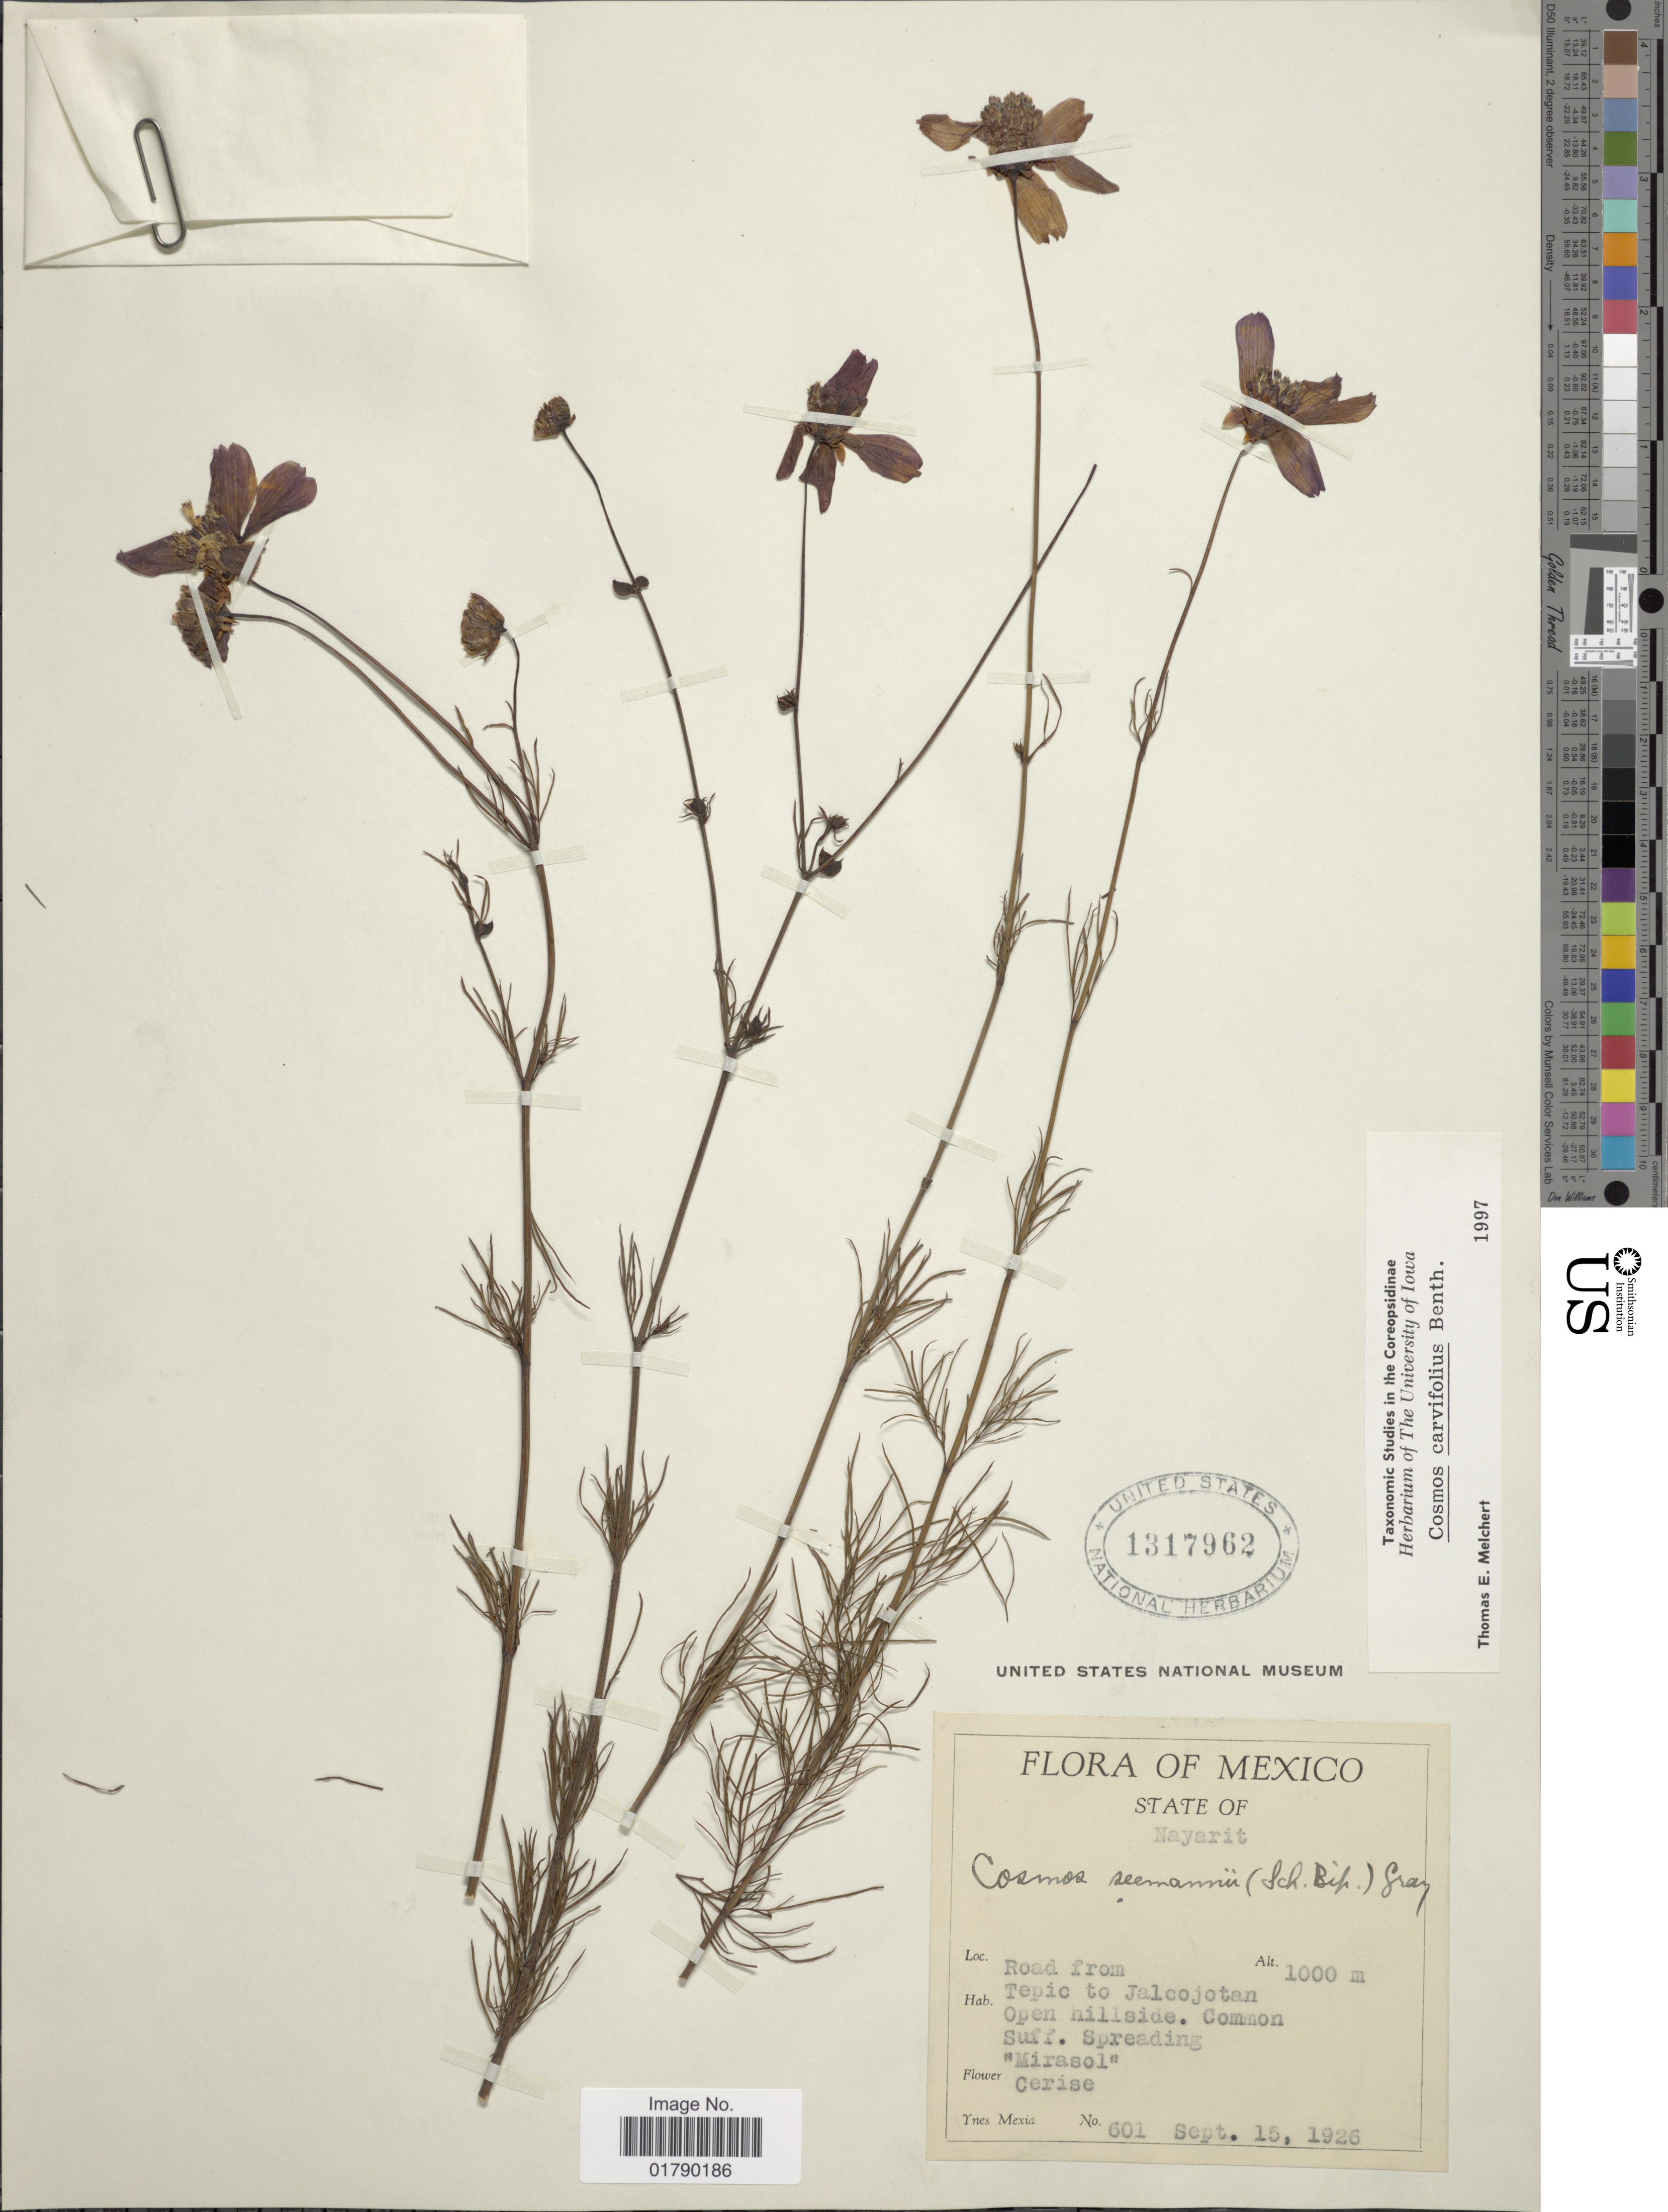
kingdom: Plantae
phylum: Tracheophyta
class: Magnoliopsida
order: Asterales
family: Asteraceae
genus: Cosmos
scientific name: Cosmos carvifolius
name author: Benth.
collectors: Y. Mexia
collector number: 601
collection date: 1926-09-15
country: Mexico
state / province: Nayarit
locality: Road from Tepic to Jalcojotan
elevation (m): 1000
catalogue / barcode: US 1317962